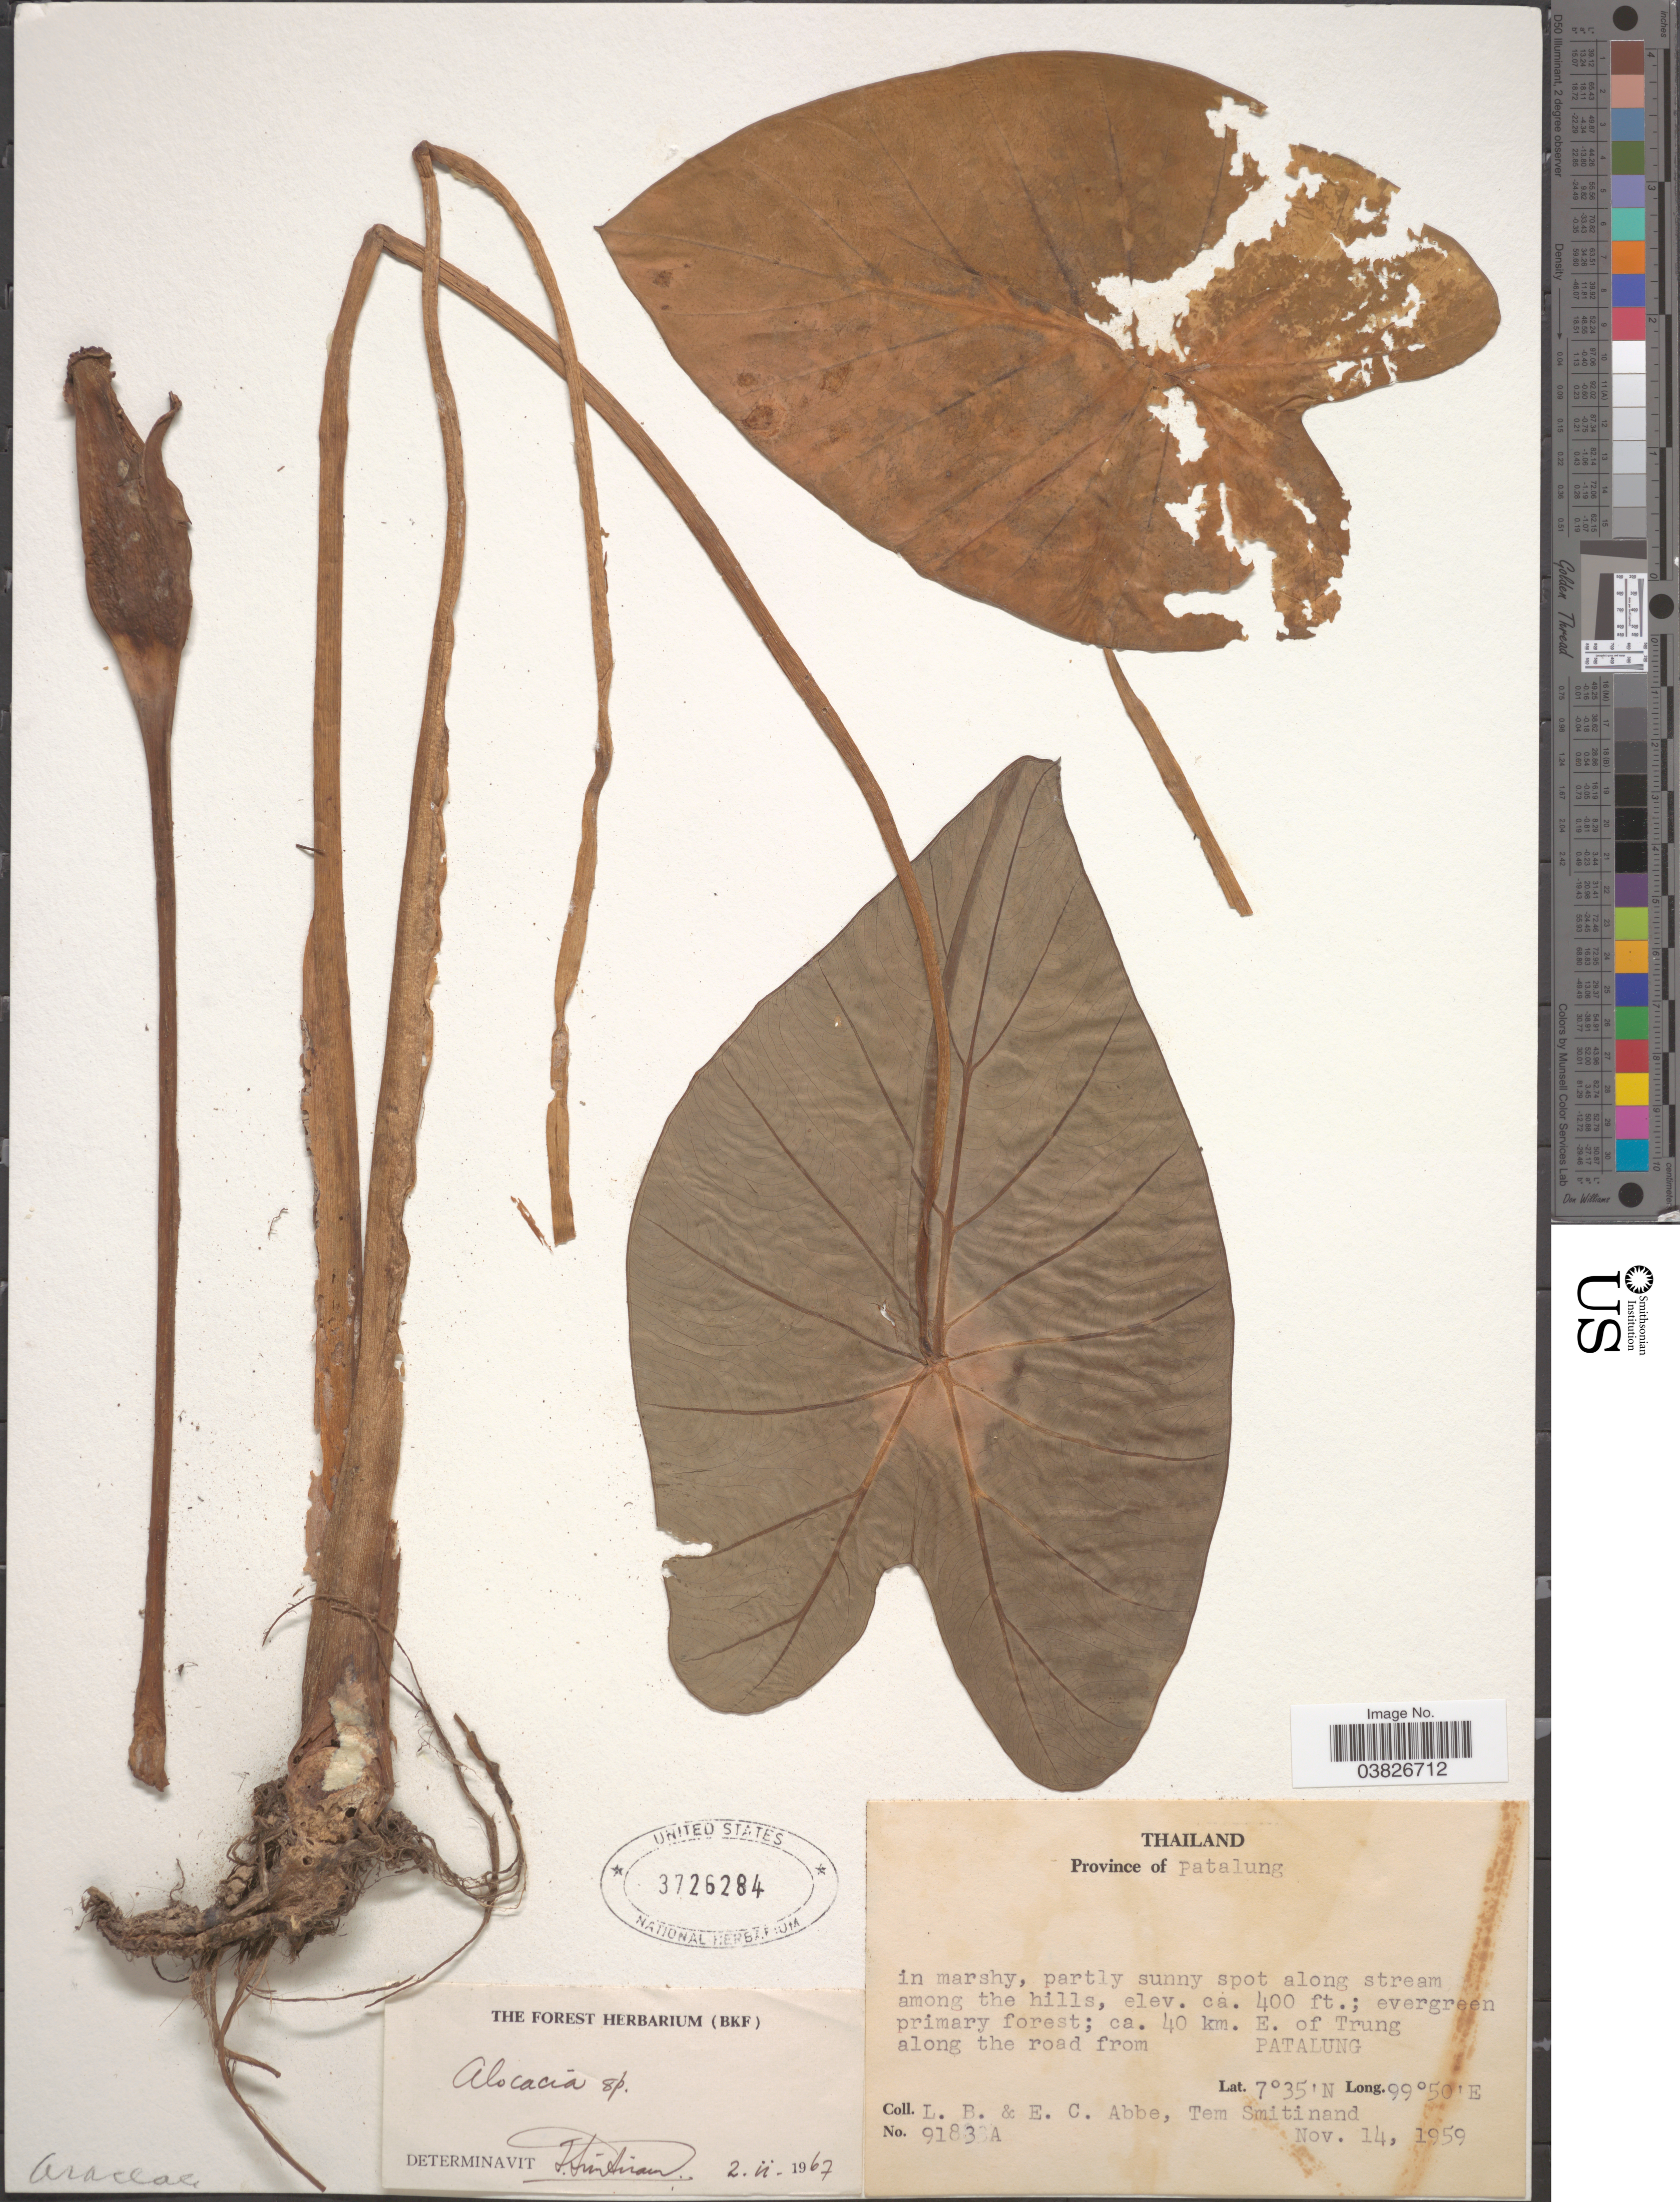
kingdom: Plantae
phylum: Tracheophyta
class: Liliopsida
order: Alismatales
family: Araceae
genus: Alocasia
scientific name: Alocasia sp.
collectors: L. B. Abbe, E. C. Abbe & T. Smitinand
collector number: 9183 A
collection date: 1959-11-14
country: Thailand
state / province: Phattalung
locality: Province of Patalung. Ca. 40 km. E. of Trung along the road from Patalung.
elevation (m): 122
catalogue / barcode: US 3726284